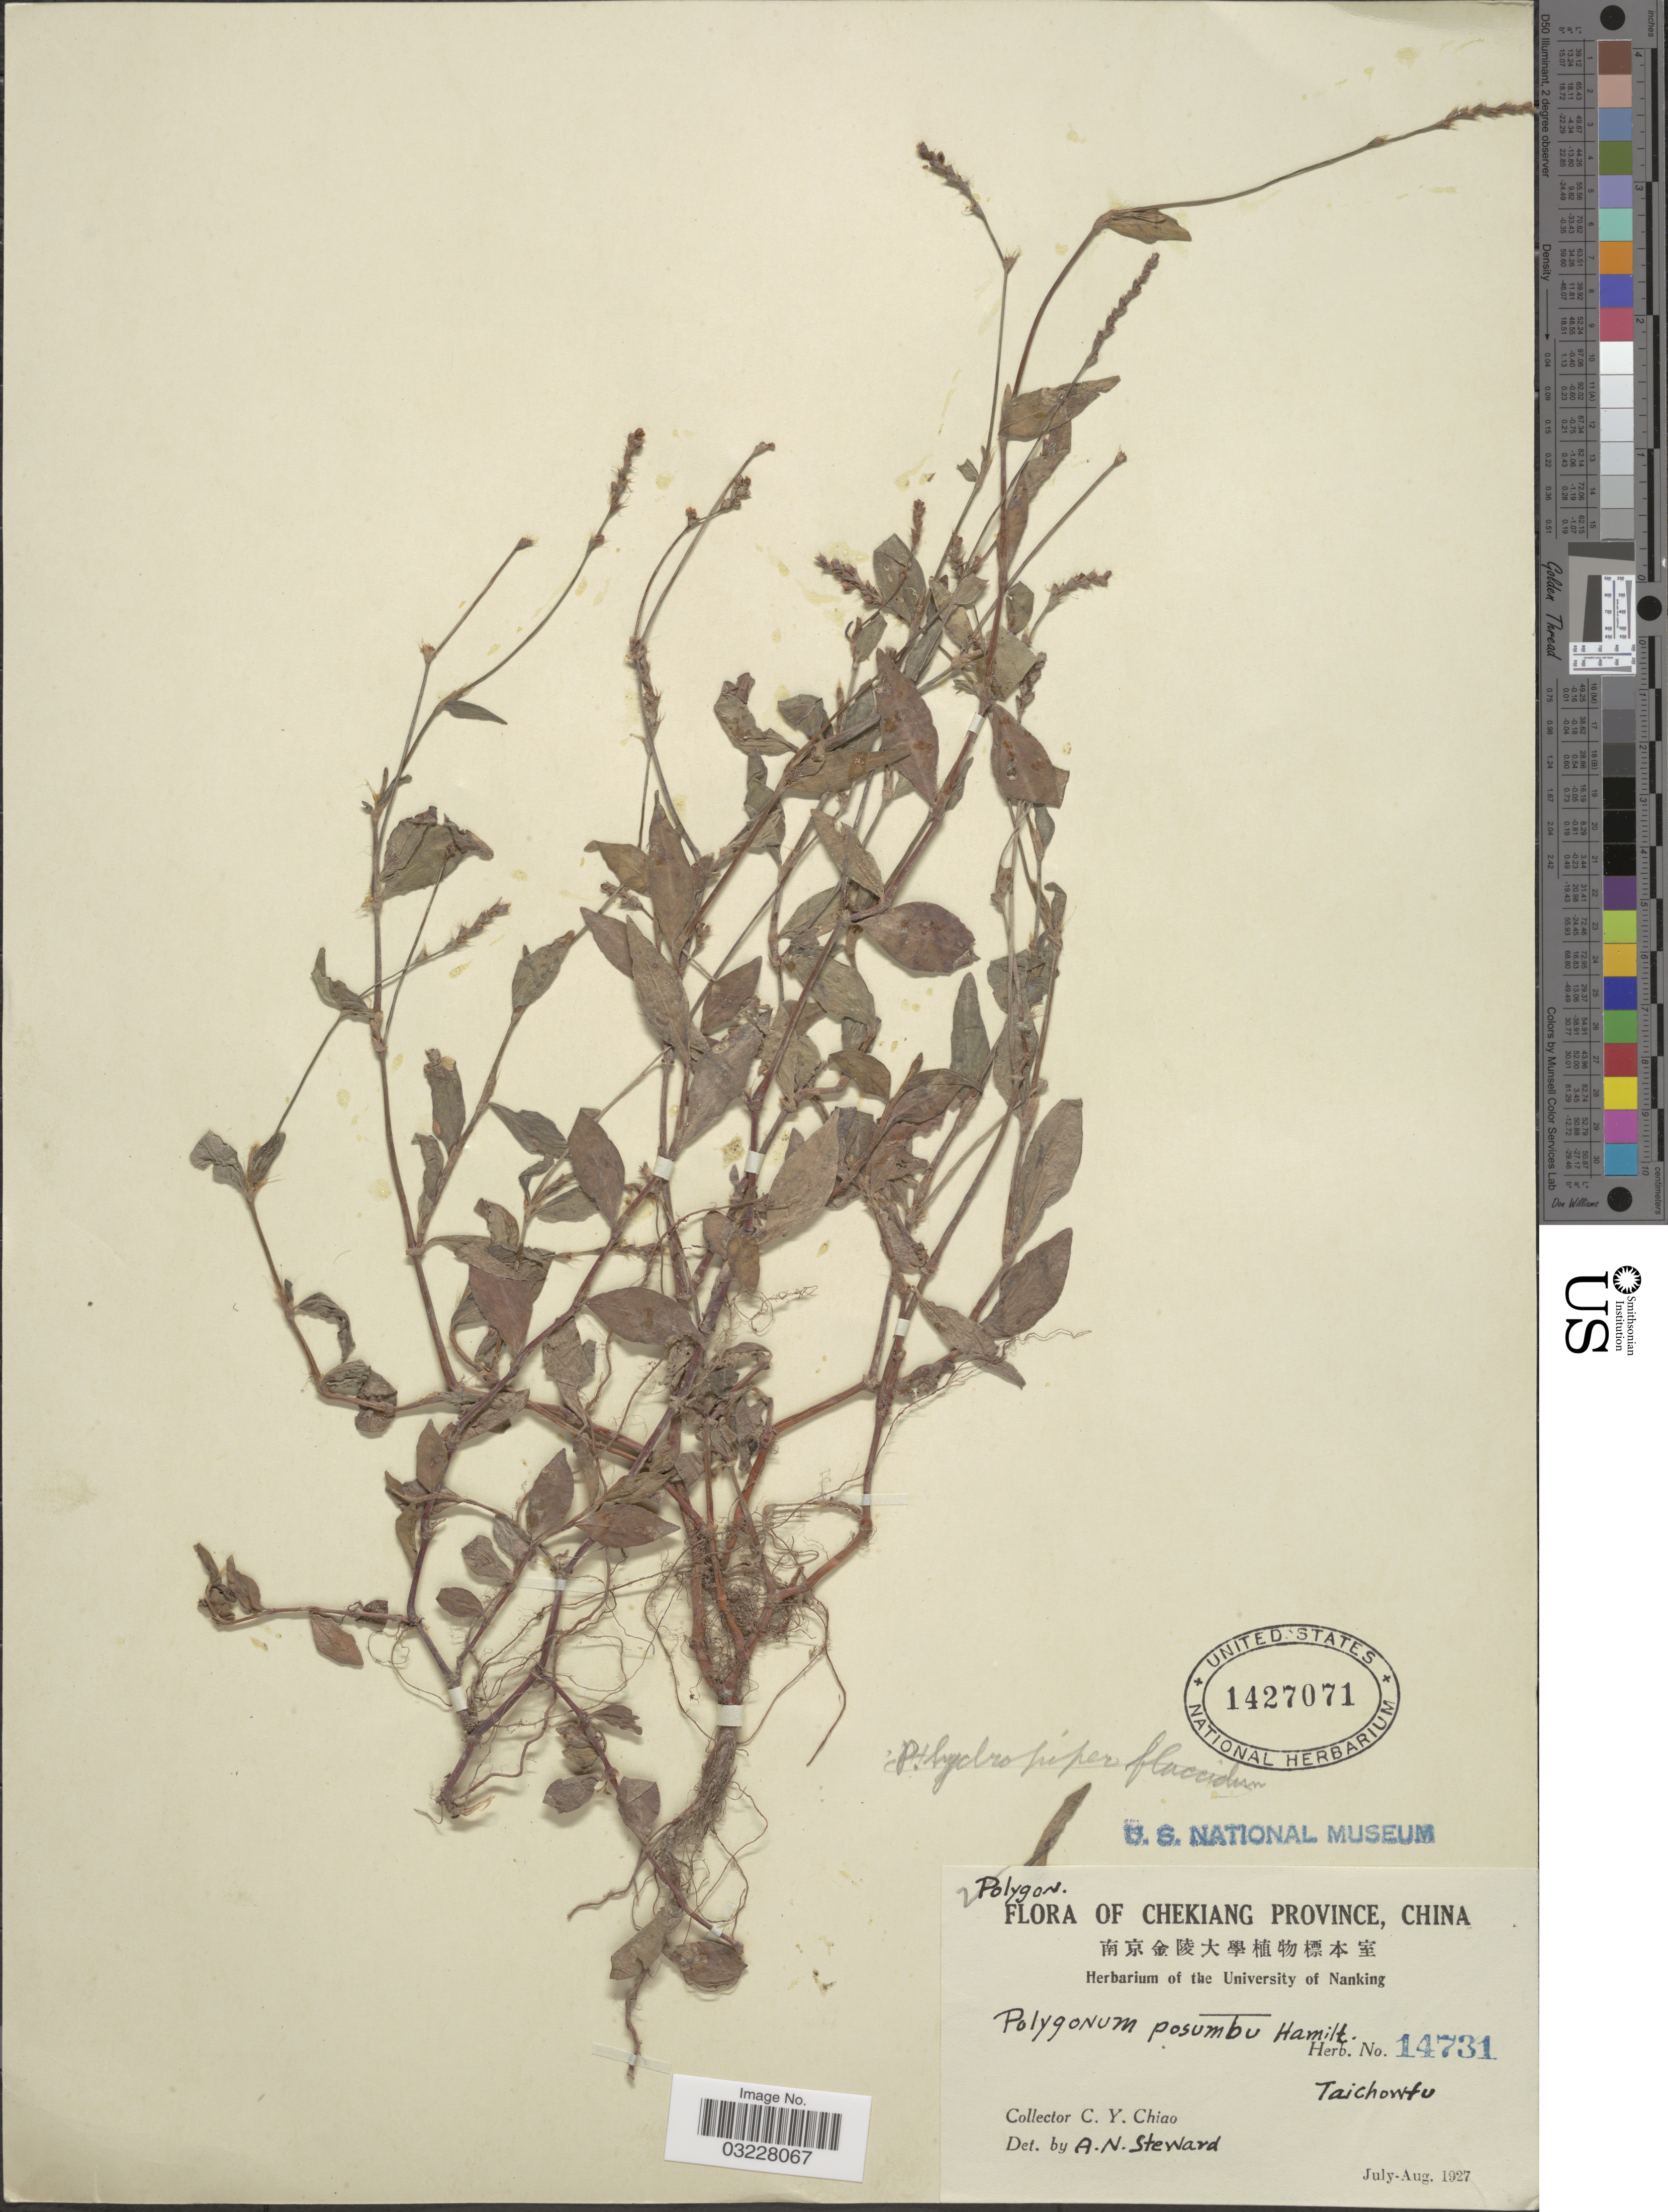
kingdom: Plantae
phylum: Tracheophyta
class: Magnoliopsida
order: Caryophyllales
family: Polygonaceae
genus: Polygonum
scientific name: Polygonum caespitosum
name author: Blume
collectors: C. Y. Chiao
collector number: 14731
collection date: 1927-07/1927-08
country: China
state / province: Zhejiang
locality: Chekiang Province. Taichowtu [interpreted].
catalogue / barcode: US 1427071